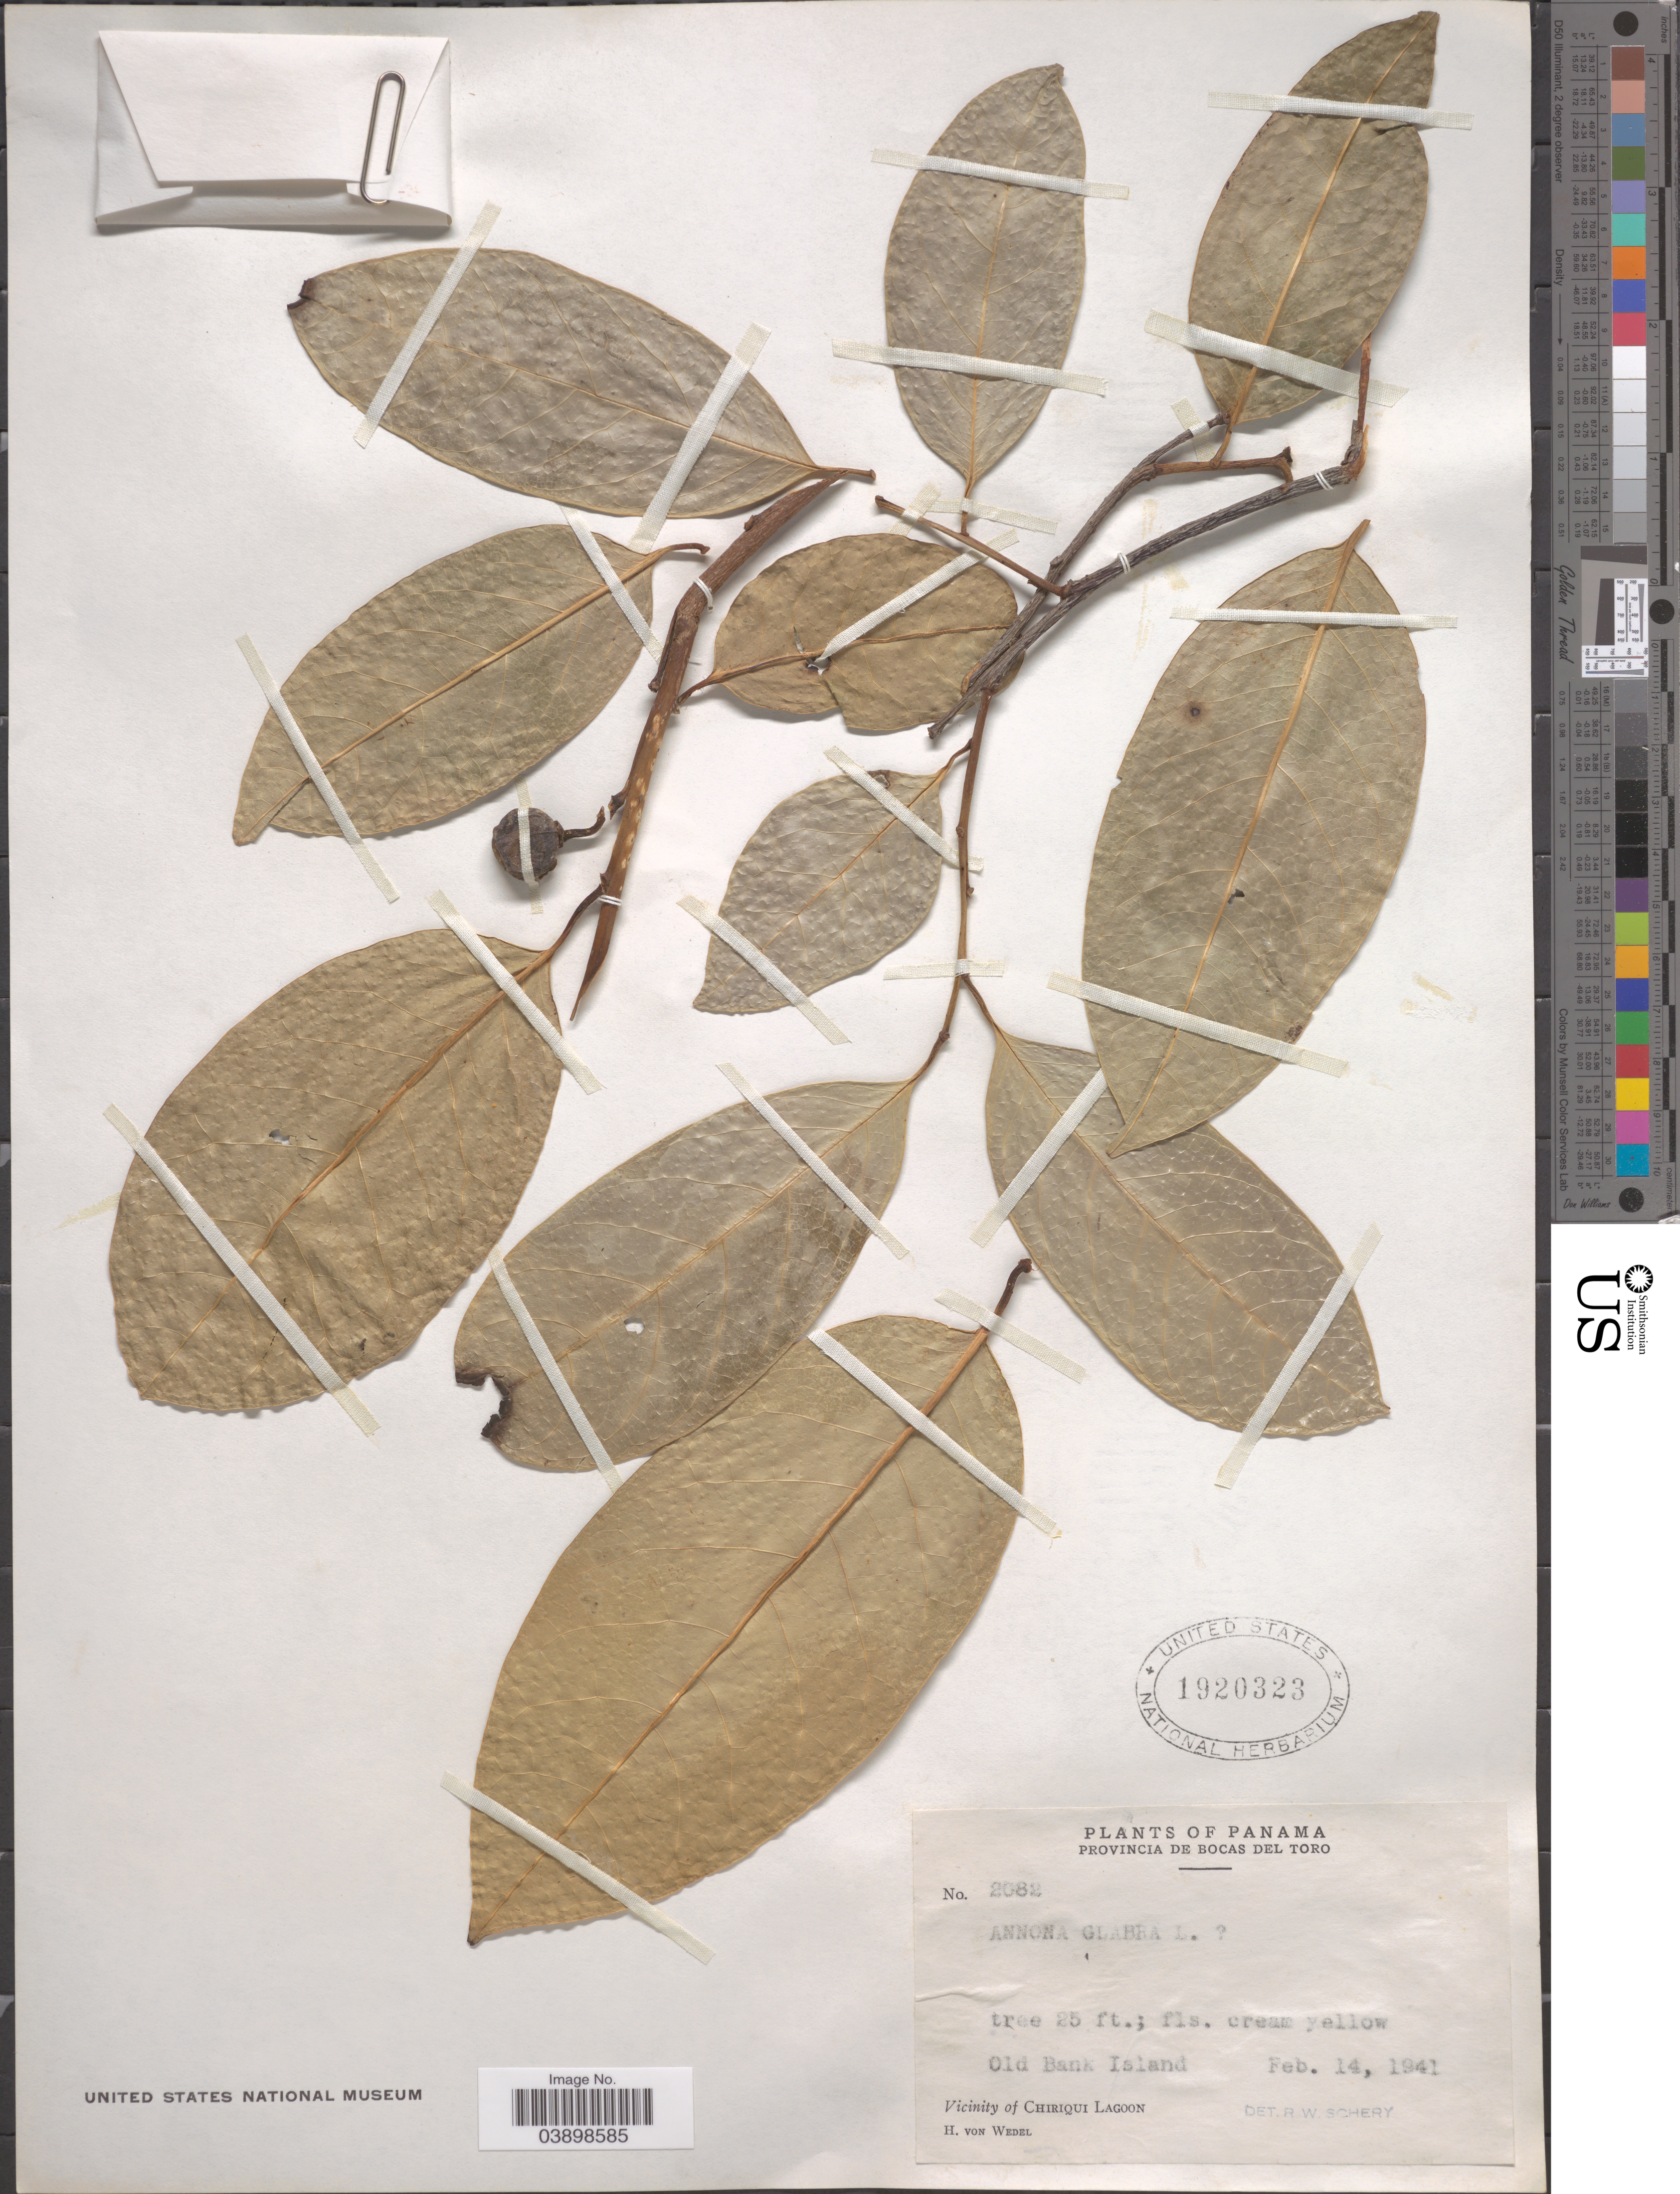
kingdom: Plantae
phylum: Tracheophyta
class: Magnoliopsida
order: Magnoliales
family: Annonaceae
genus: Annona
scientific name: Annona glabra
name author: L.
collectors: H. von Wedel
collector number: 2082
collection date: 1941-02-14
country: Panama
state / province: Bocas del Toro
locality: Old Bank Island. Vicinity of Chiriqui Lagoon.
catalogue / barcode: US 1920323